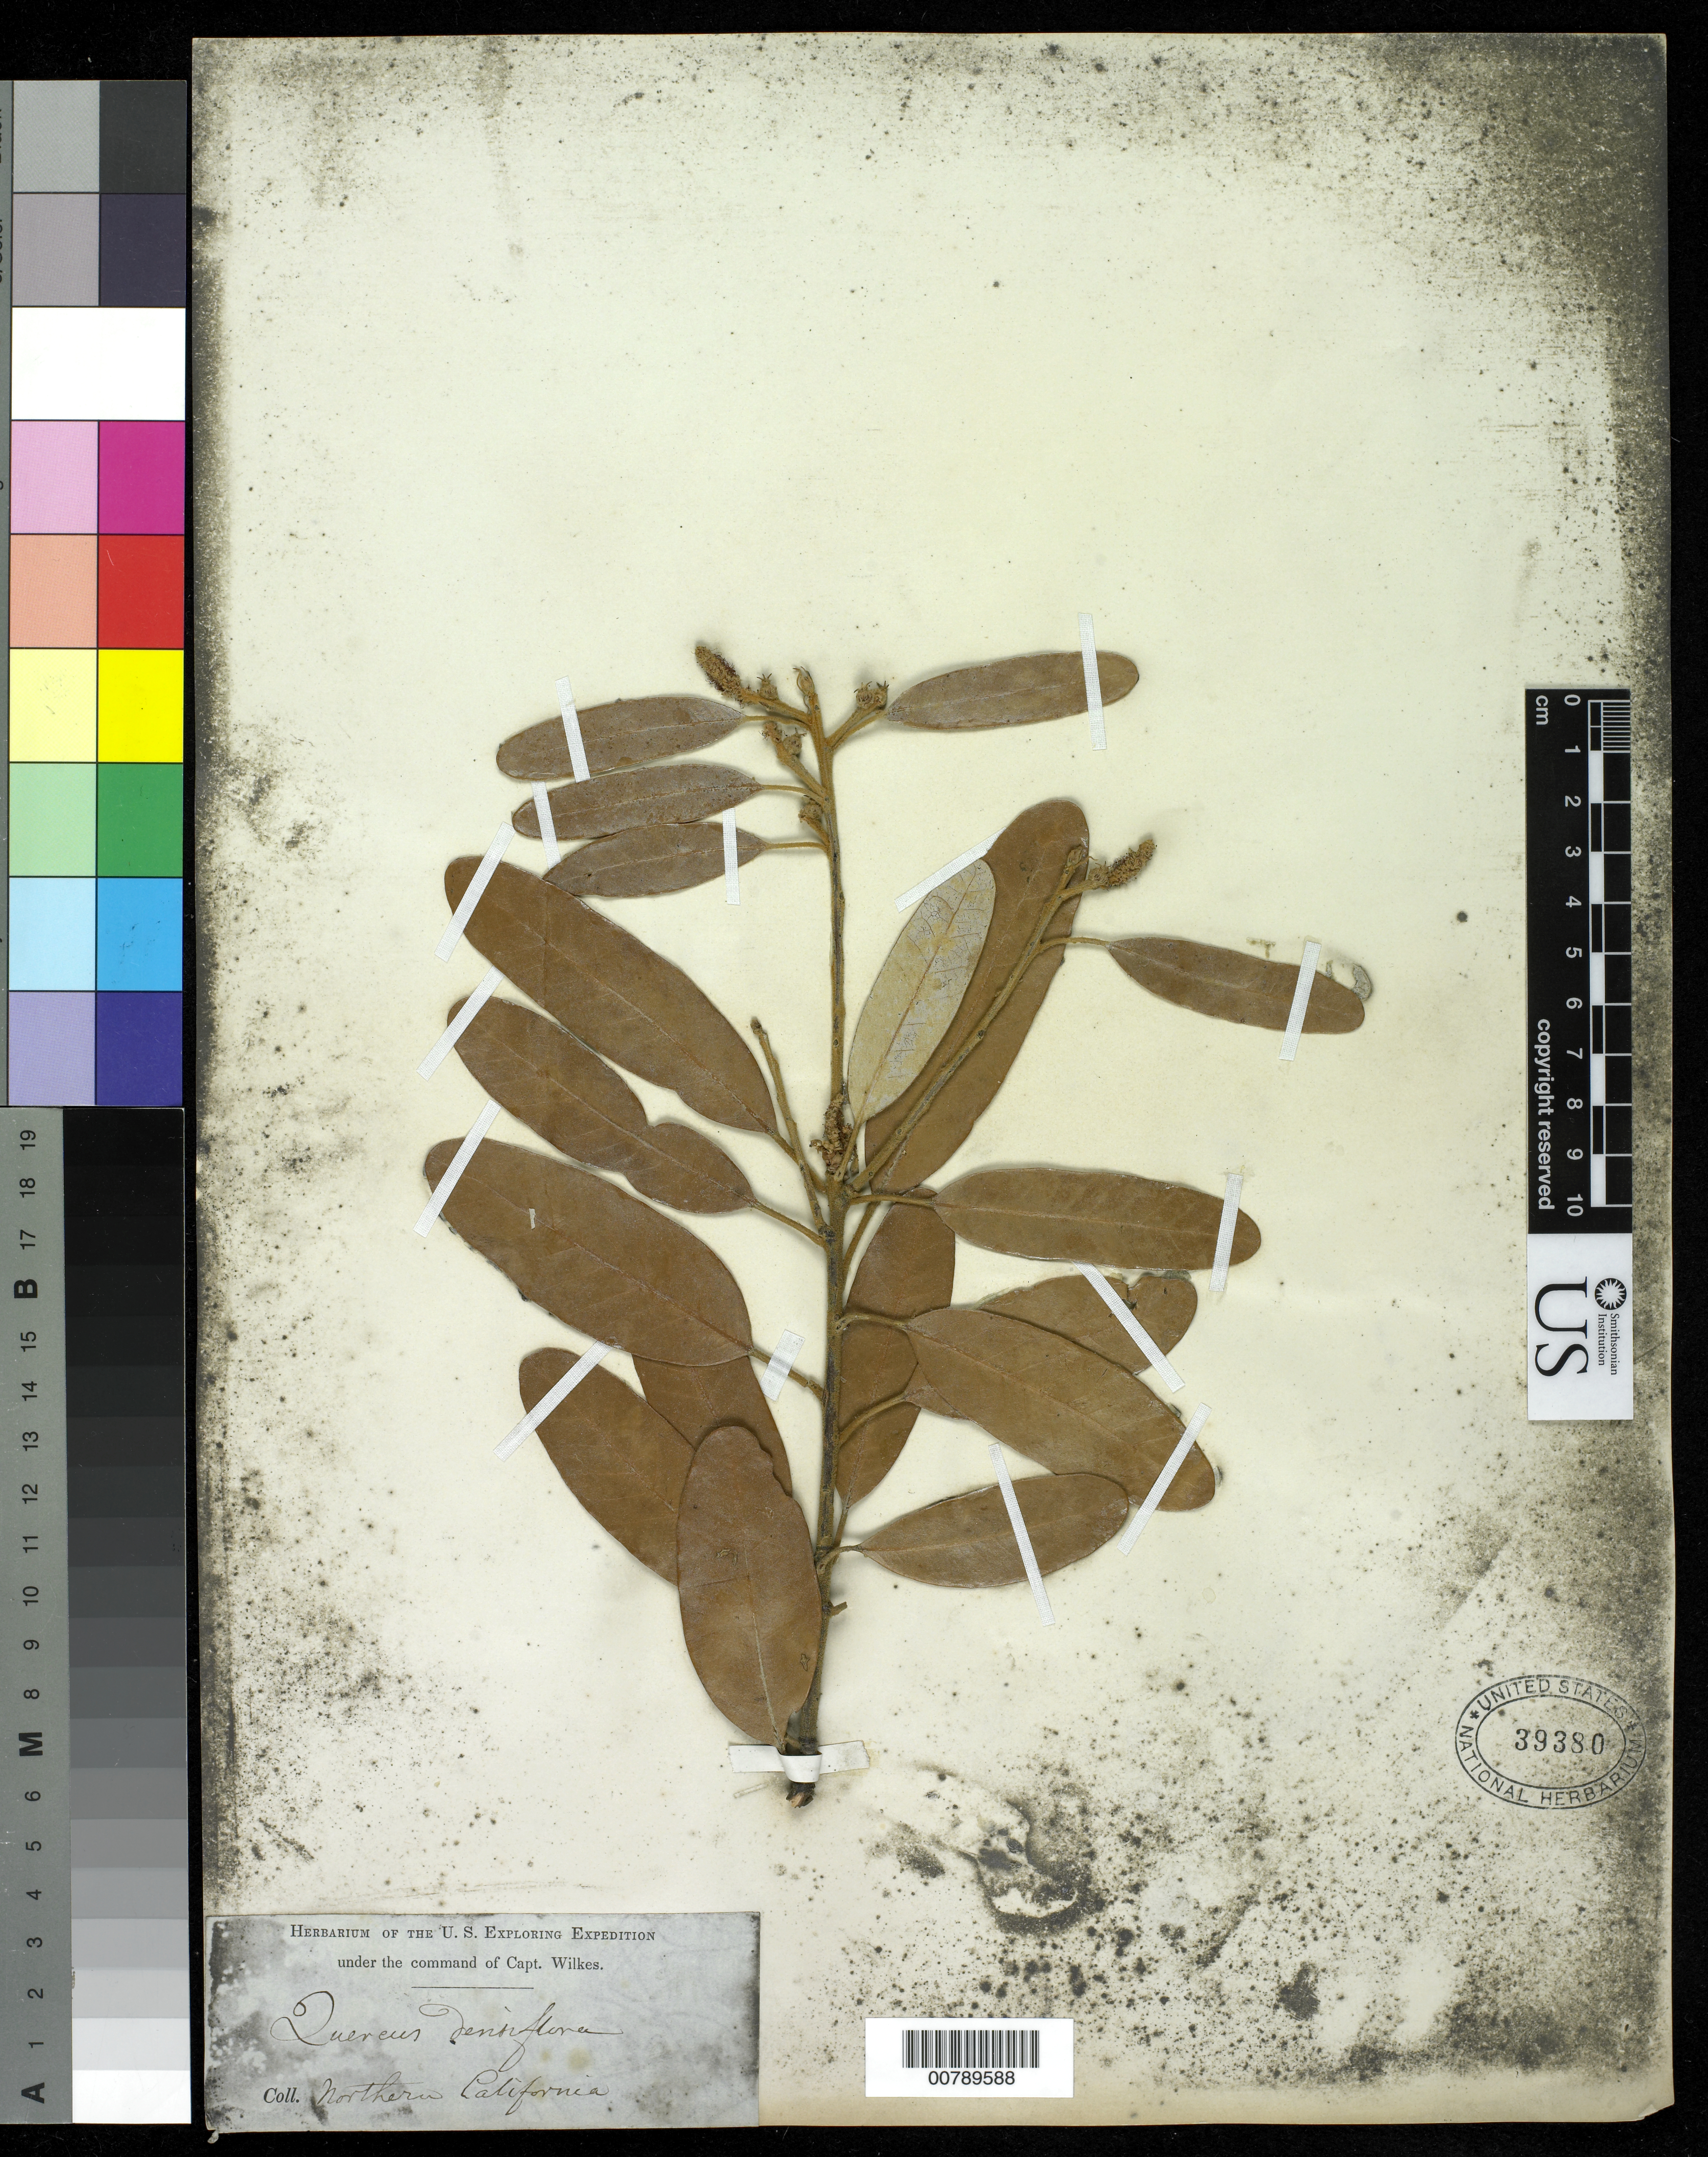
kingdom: Plantae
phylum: Tracheophyta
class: Magnoliopsida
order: Fagales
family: Fagaceae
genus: Notholithocarpus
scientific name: Notholithocarpus densiflorus var. echinoides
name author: (R. Br.ter) P. S. Manos et al.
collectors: Wilkes Explor. Exped.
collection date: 1838/1842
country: United States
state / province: California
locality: Northern California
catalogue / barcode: US 39380